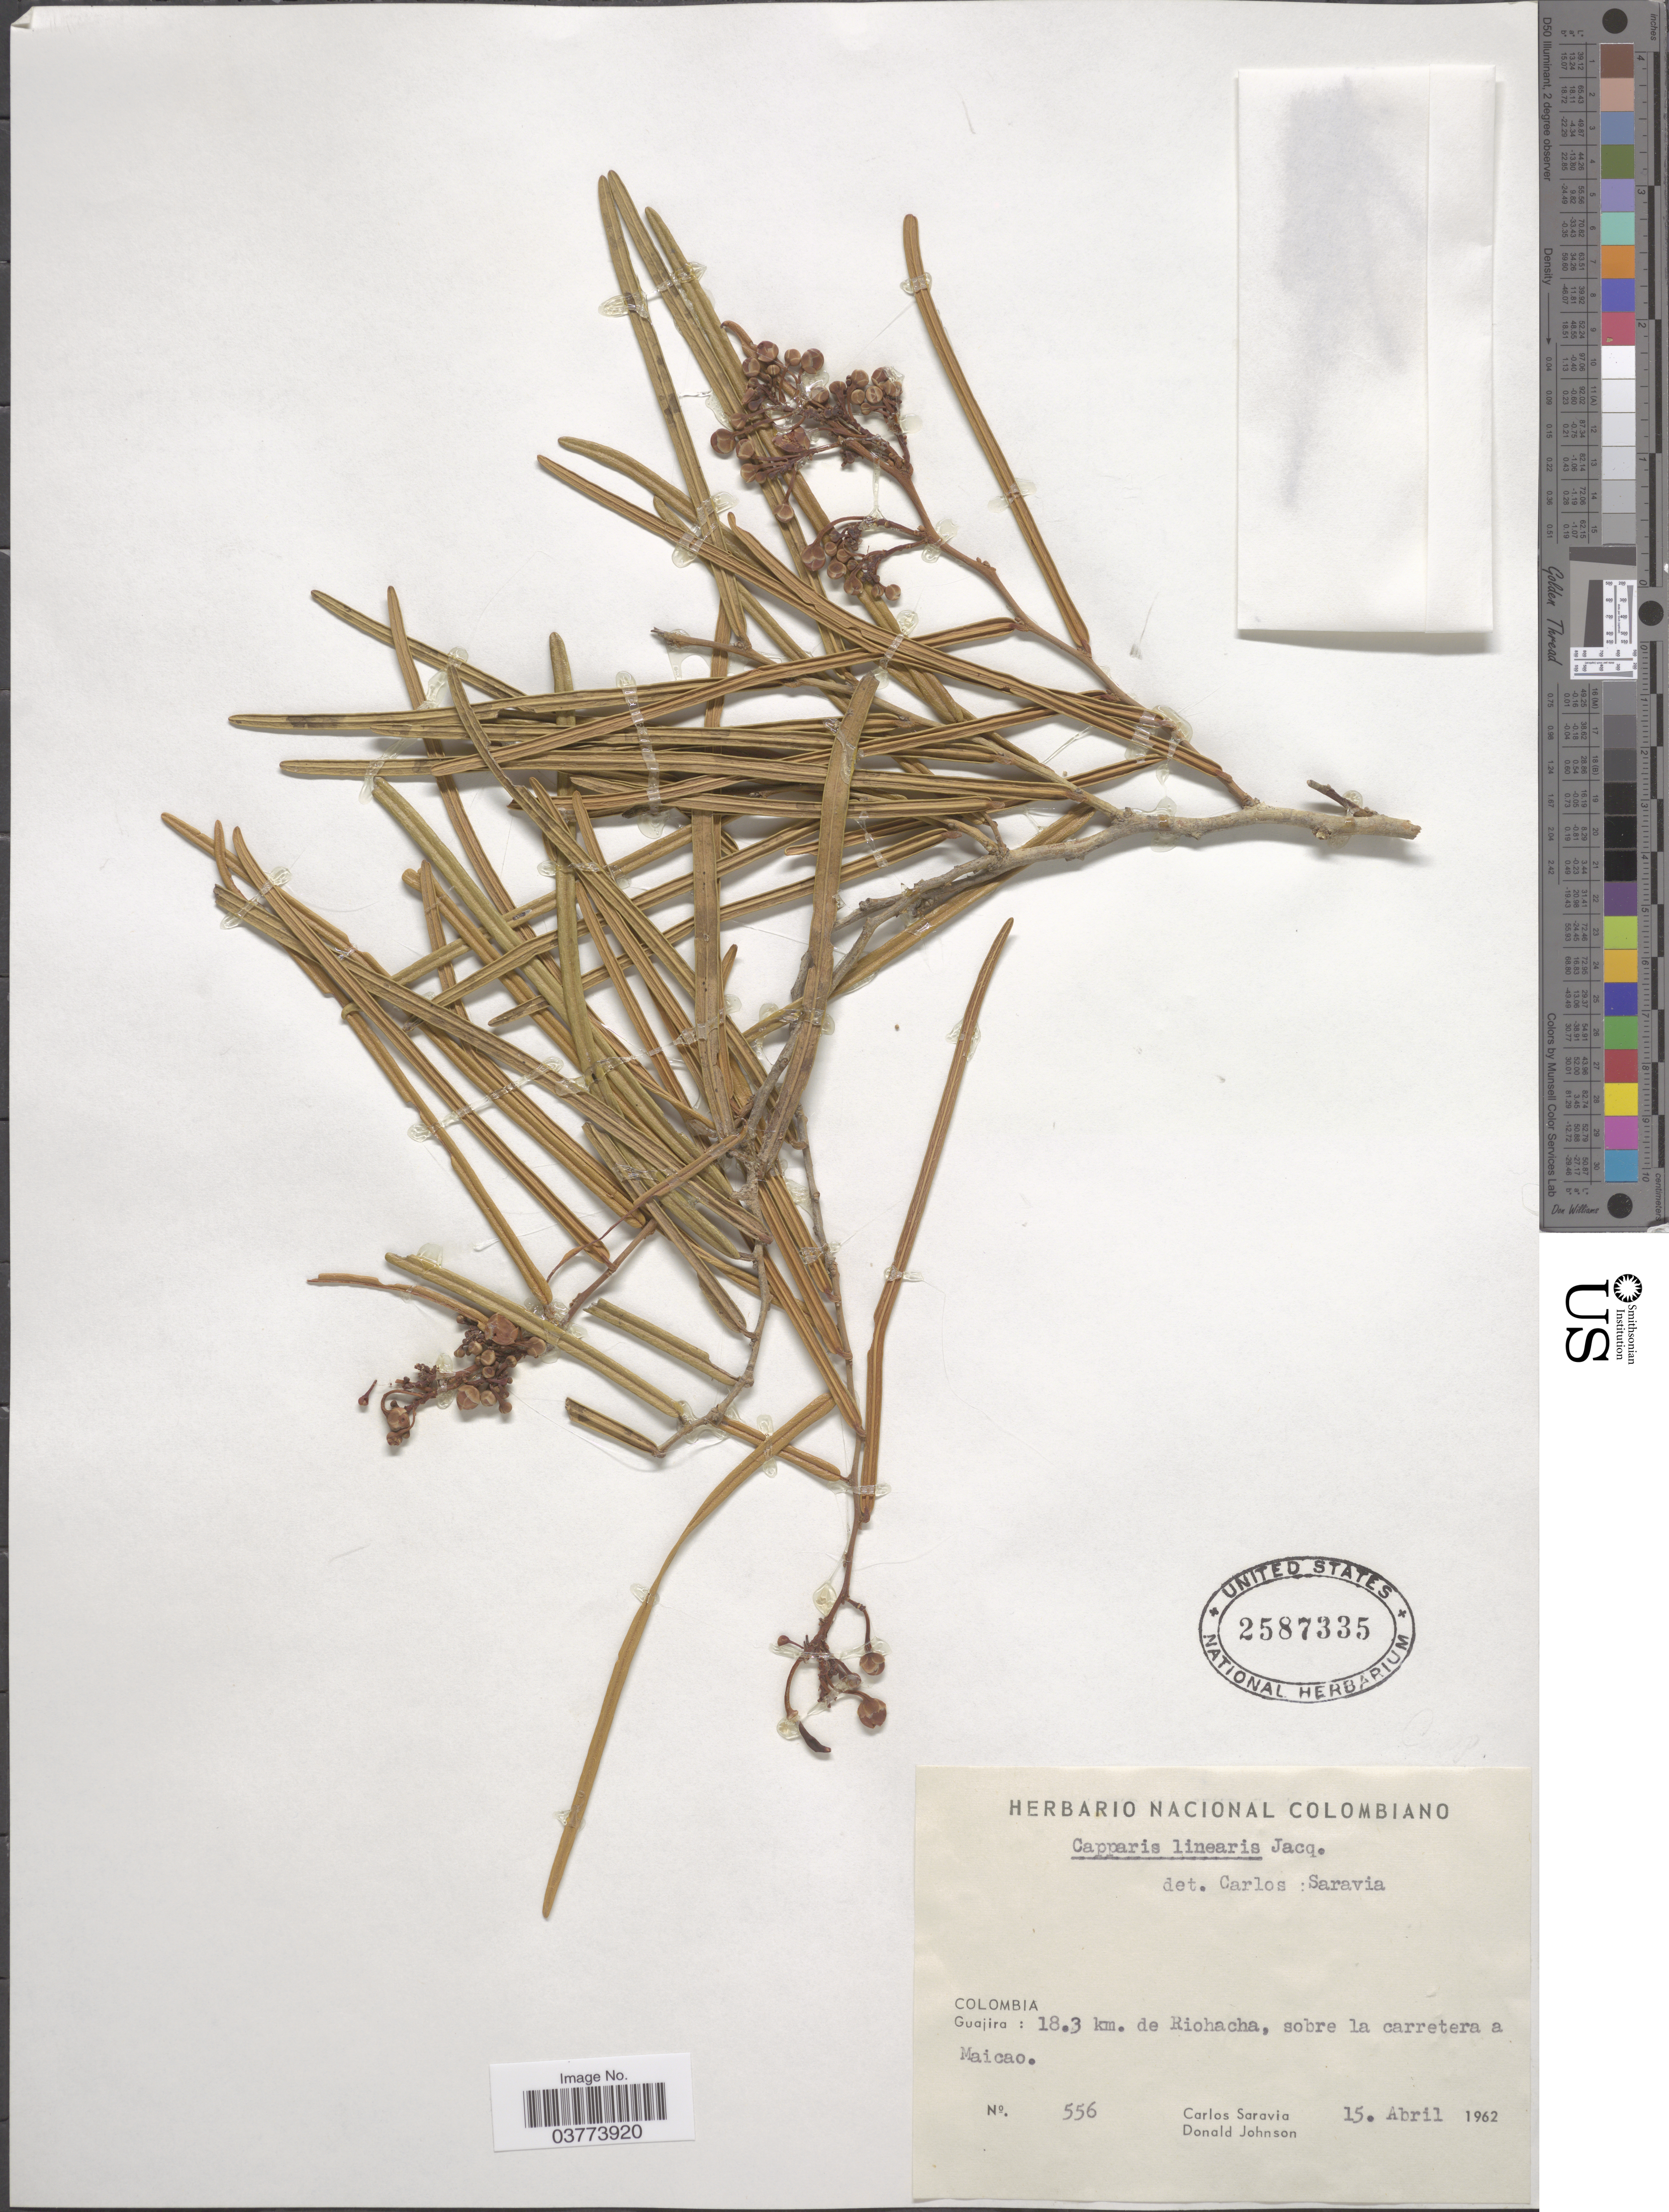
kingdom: Plantae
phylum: Tracheophyta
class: Magnoliopsida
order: Brassicales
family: Capparaceae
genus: Cynophalla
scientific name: Cynophalla linearis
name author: (Jacq.) J. Presl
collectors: C. Saravia & D. Johnson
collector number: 556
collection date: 1962-04-15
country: Colombia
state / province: La Guajira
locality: Guajira: 18.3 km. de Riohacha, sobre la carretera a Maicao.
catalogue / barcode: US 2587335